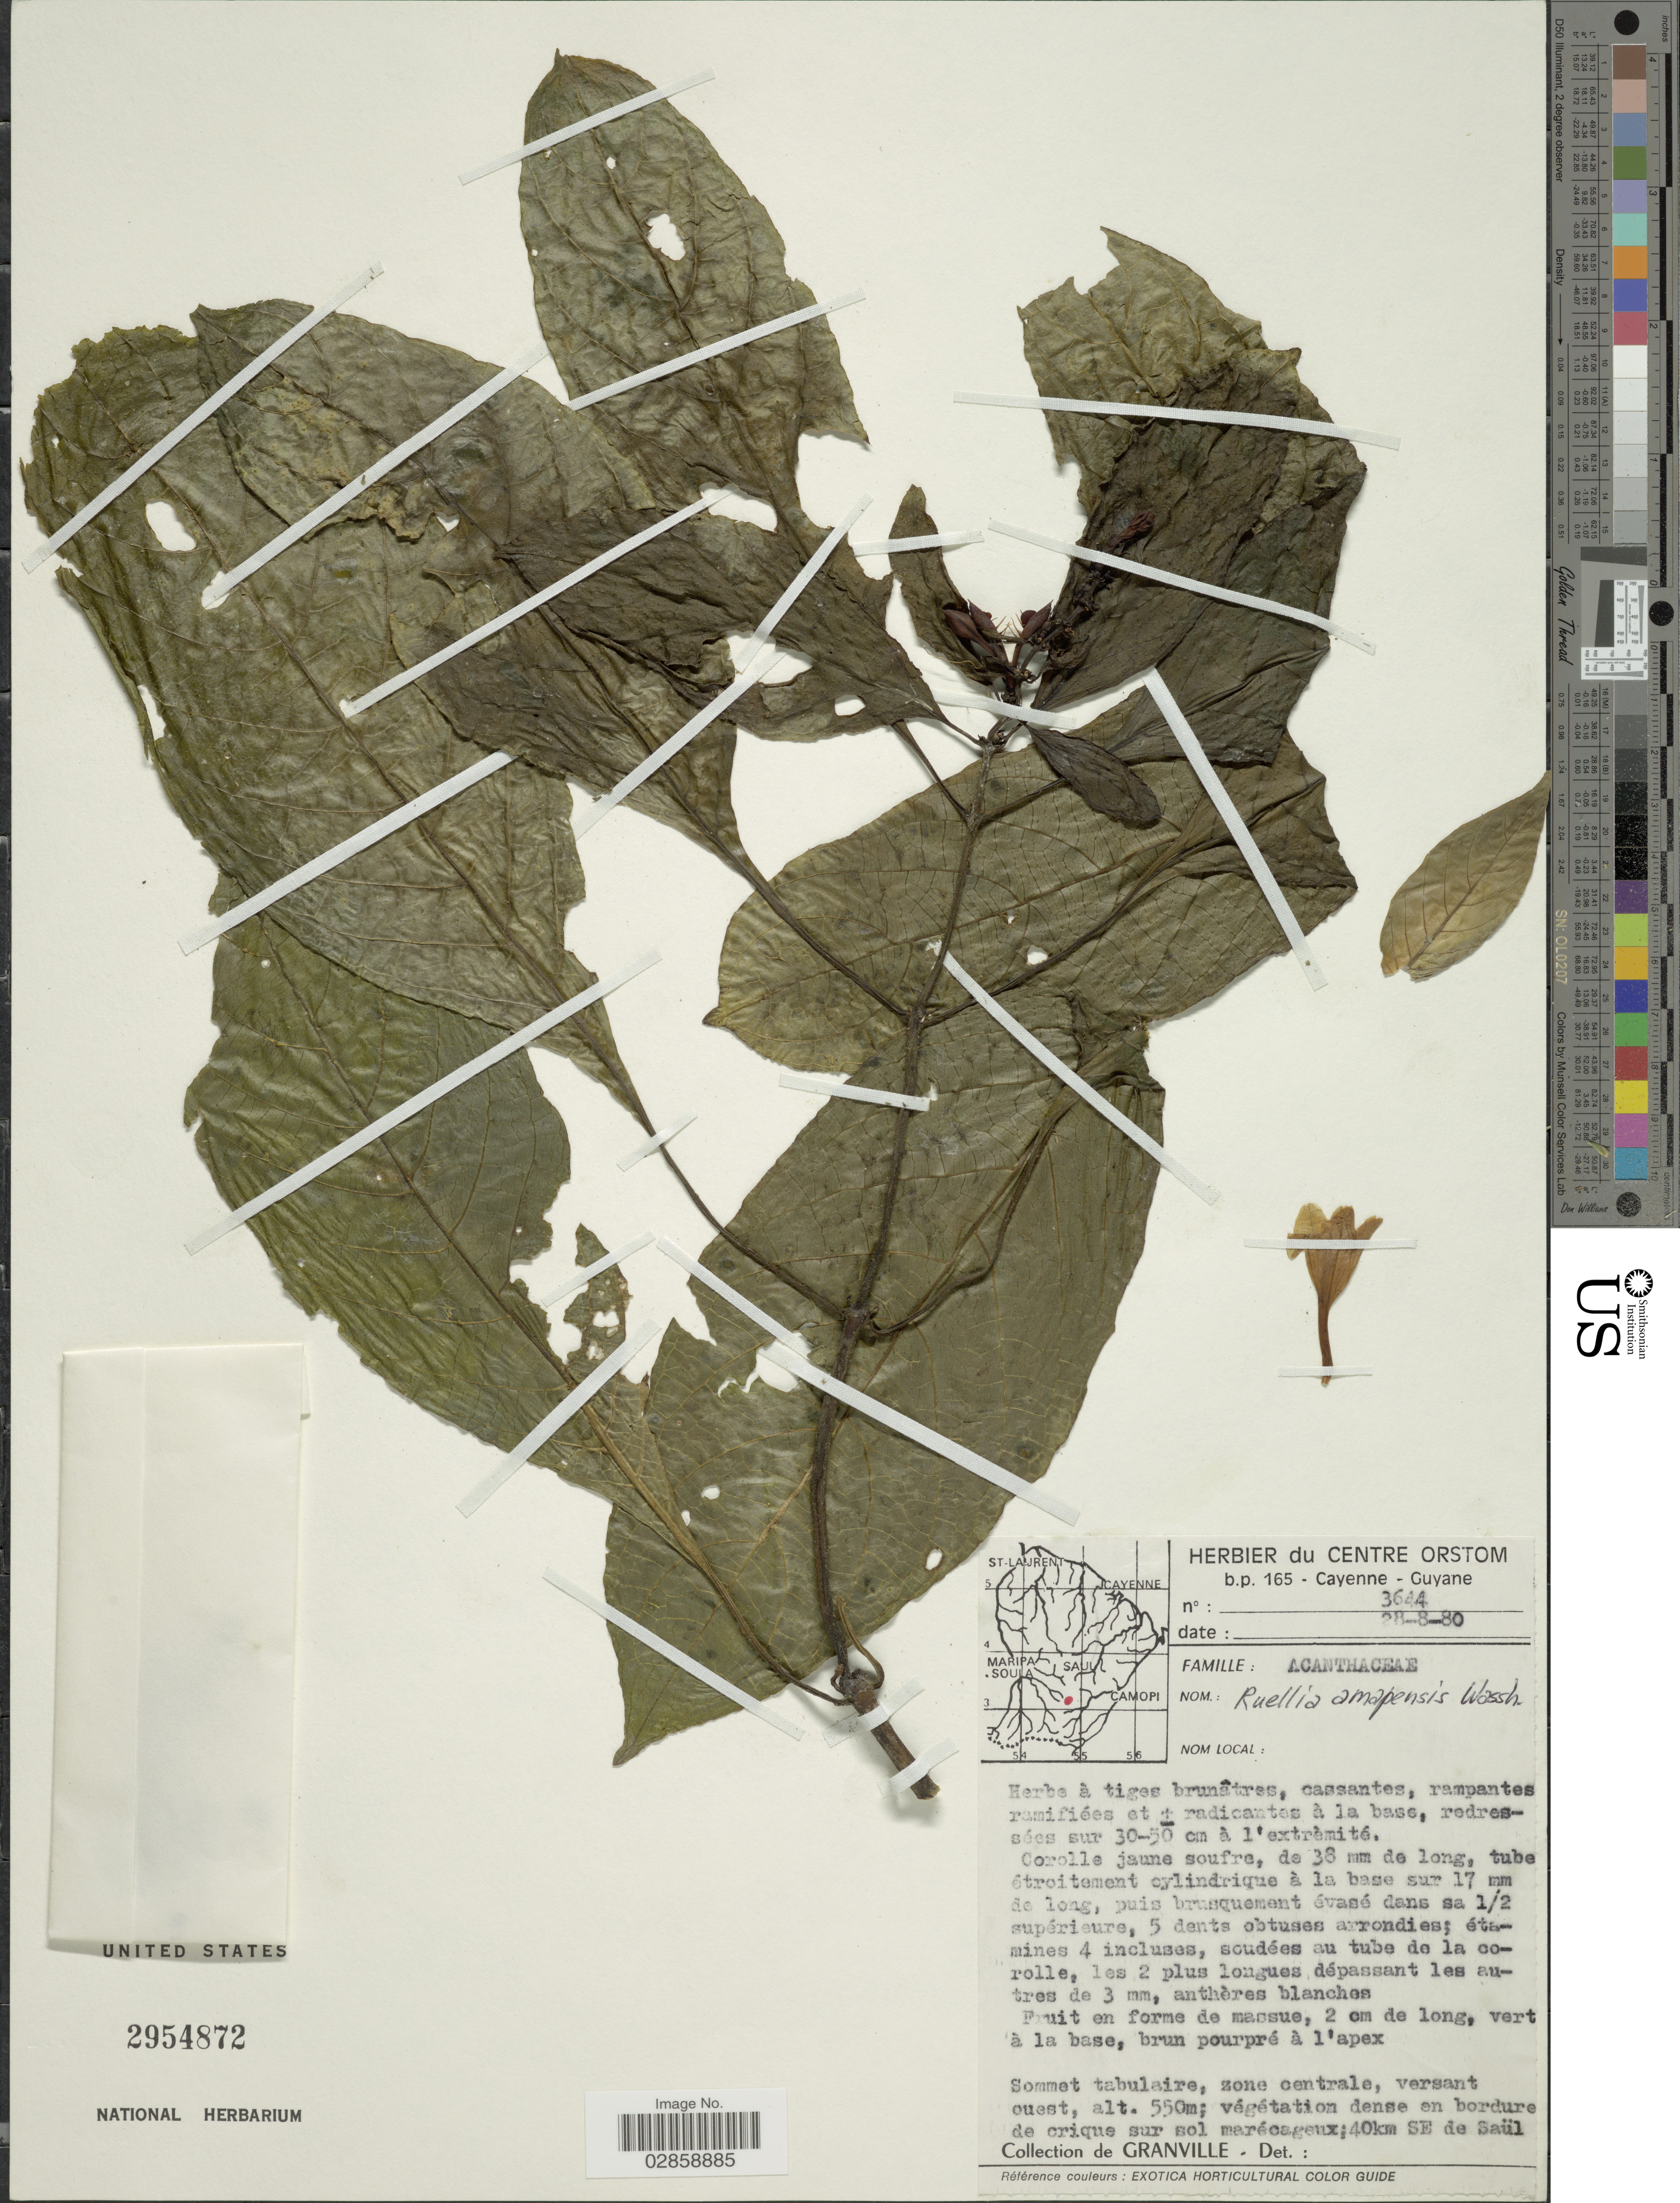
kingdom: Plantae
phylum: Tracheophyta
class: Magnoliopsida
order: Lamiales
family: Acanthaceae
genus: Ruellia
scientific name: Ruellia amapensis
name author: Wassh.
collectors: Granville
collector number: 3644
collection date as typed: Transcribed d/m/y: 28/8/80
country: French Guiana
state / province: Cayenne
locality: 40 km SE de Saül.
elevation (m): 550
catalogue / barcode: US 2954872